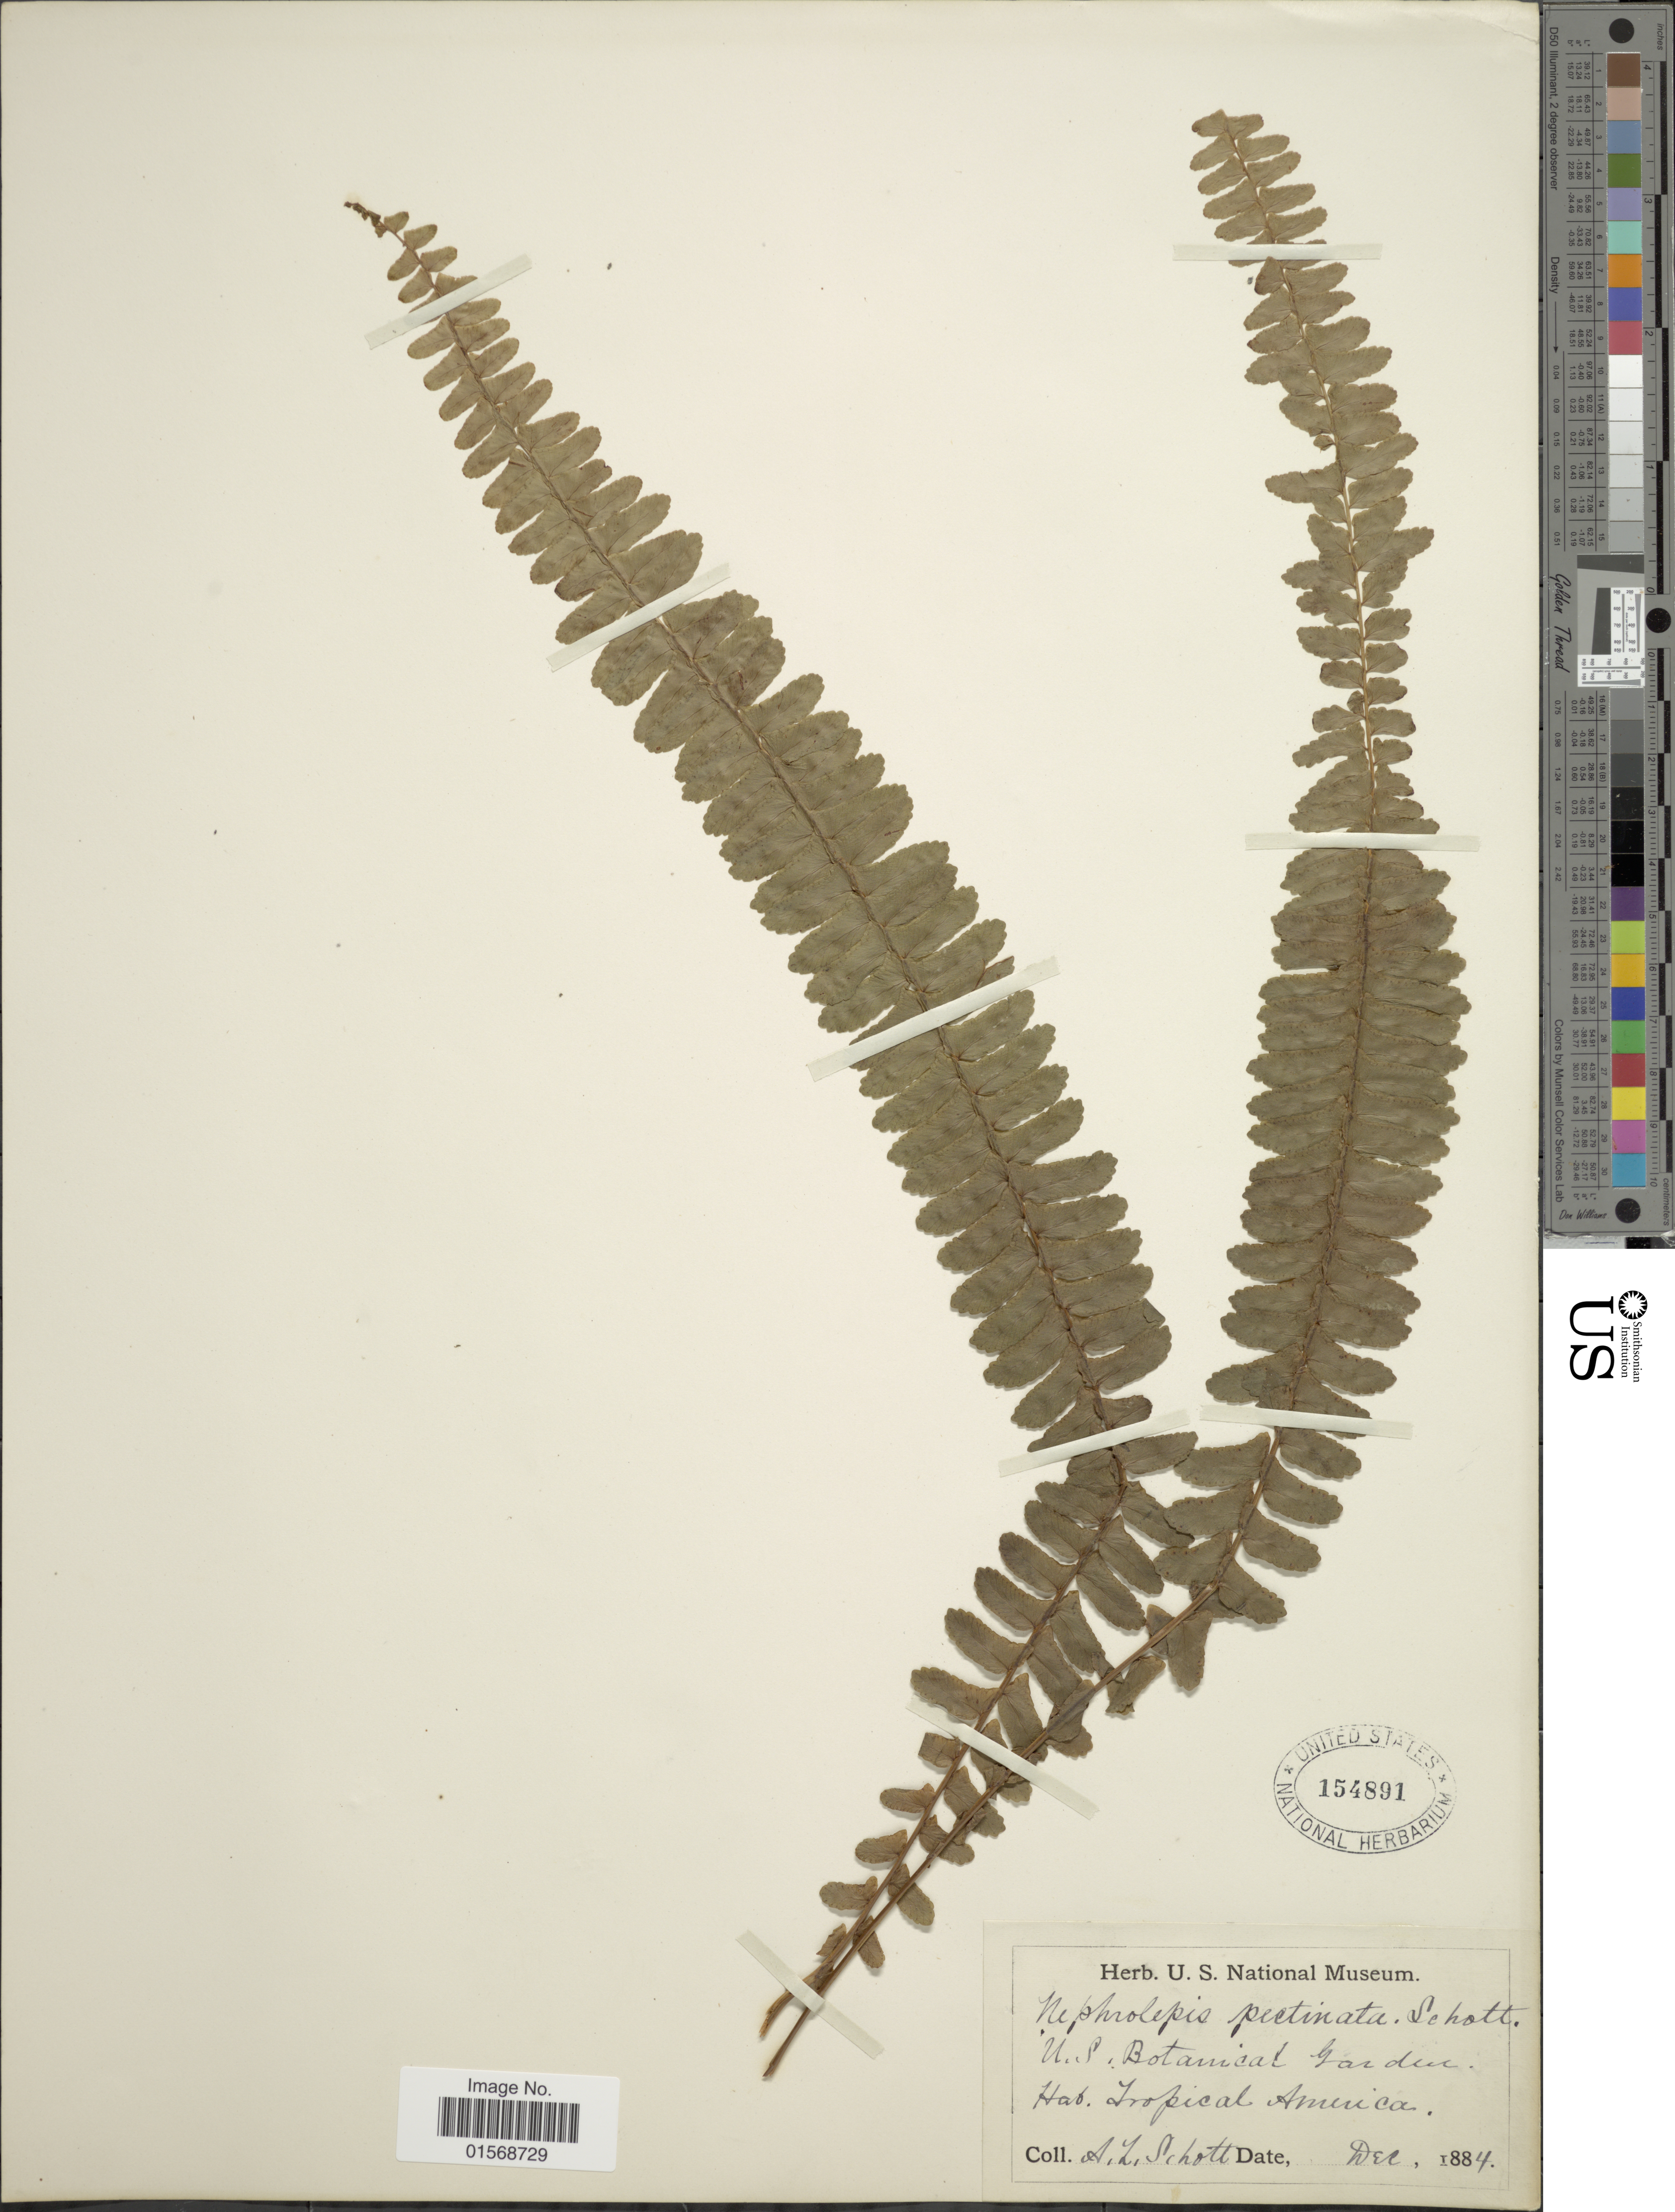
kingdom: Plantae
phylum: Tracheophyta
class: Polypodiopsida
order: Polypodiales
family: Nephrolepidaceae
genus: Nephrolepis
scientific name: Nephrolepis pectinata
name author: (Willd.) Schott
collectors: A. L. Schott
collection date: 1884-12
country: United States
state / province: District of Columbia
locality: U. S. Botanical Garden.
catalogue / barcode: US 154891